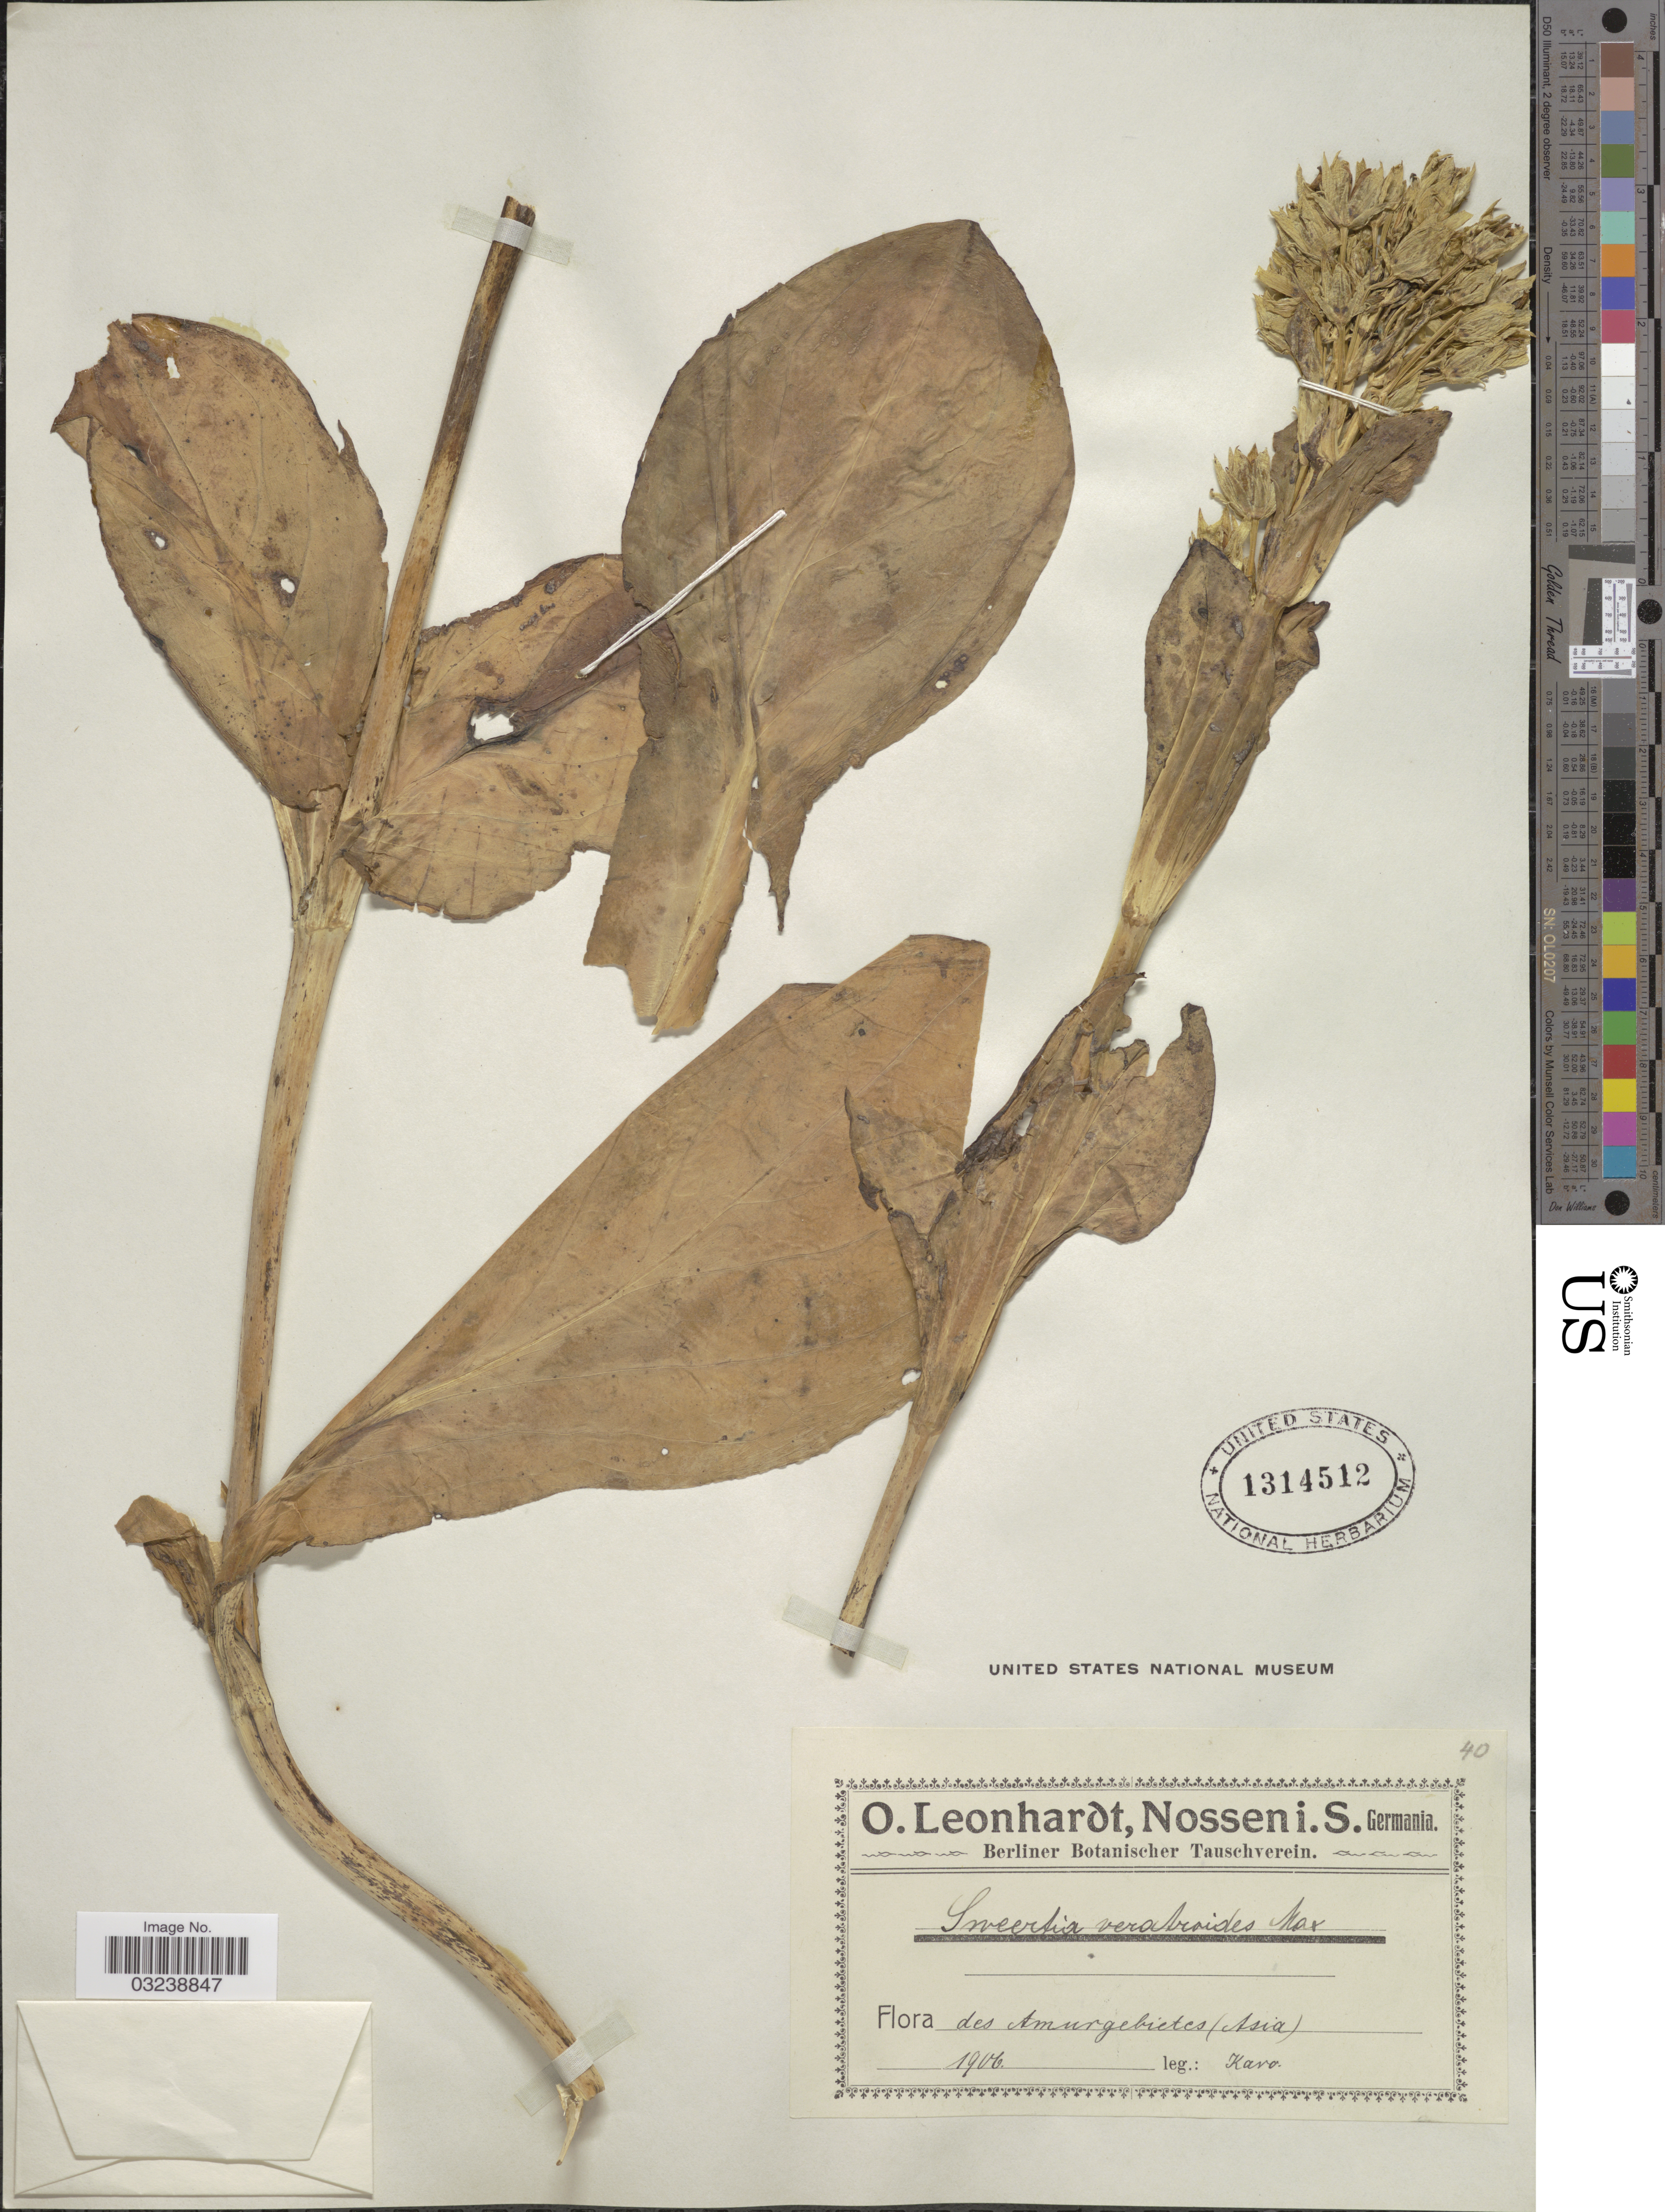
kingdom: Plantae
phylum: Tracheophyta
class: Magnoliopsida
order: Gentianales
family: Gentianaceae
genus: Swertia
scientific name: Swertia veratroides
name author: Maxim. ex Kom.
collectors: Karo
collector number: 40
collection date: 1906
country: Russian Federation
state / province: Amur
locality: Des Amurgebietes (Asia).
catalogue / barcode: US 1314512